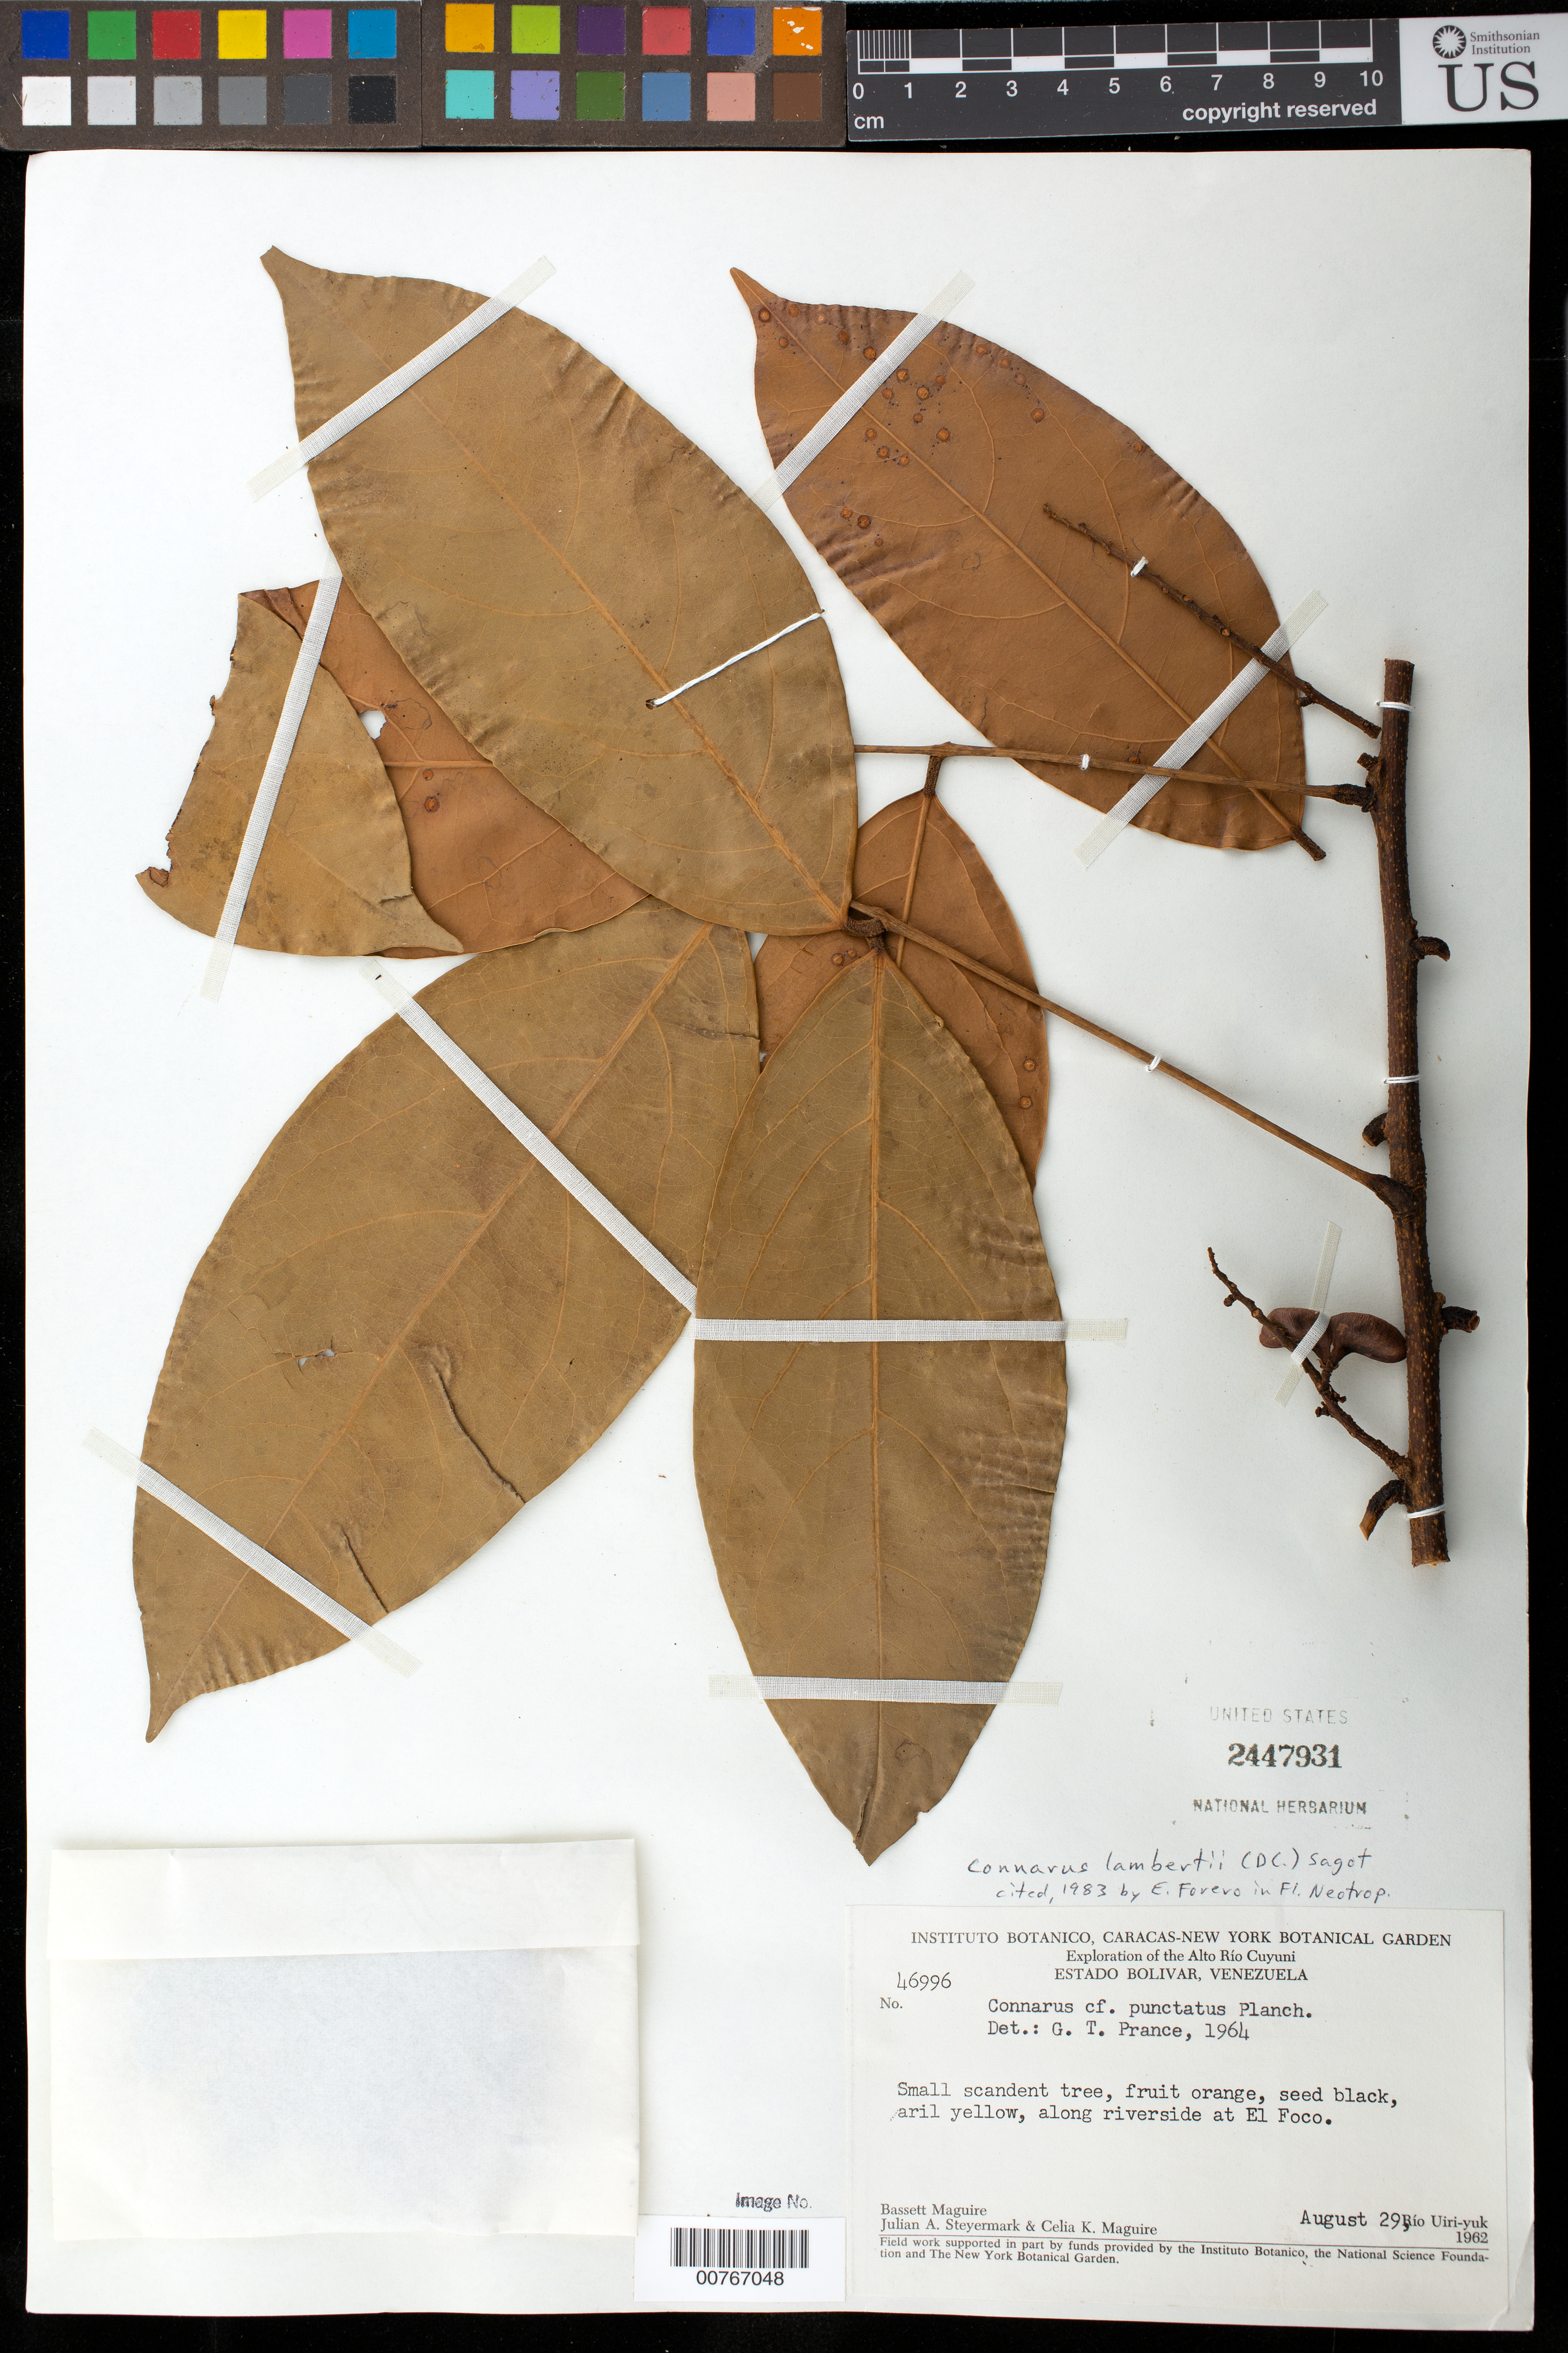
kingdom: Plantae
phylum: Tracheophyta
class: Magnoliopsida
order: Oxalidales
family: Connaraceae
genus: Connarus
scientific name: Connarus lambertii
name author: (DC.) Sagot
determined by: Forero, E.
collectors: B. Maguire, J. Steyermark & C. K. Maguire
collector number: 46996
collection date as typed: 29-Aug-62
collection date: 1962-08-29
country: Venezuela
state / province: Bolívar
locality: Alto Río Cuyuni, El Foco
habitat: Along river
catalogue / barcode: US 2447931